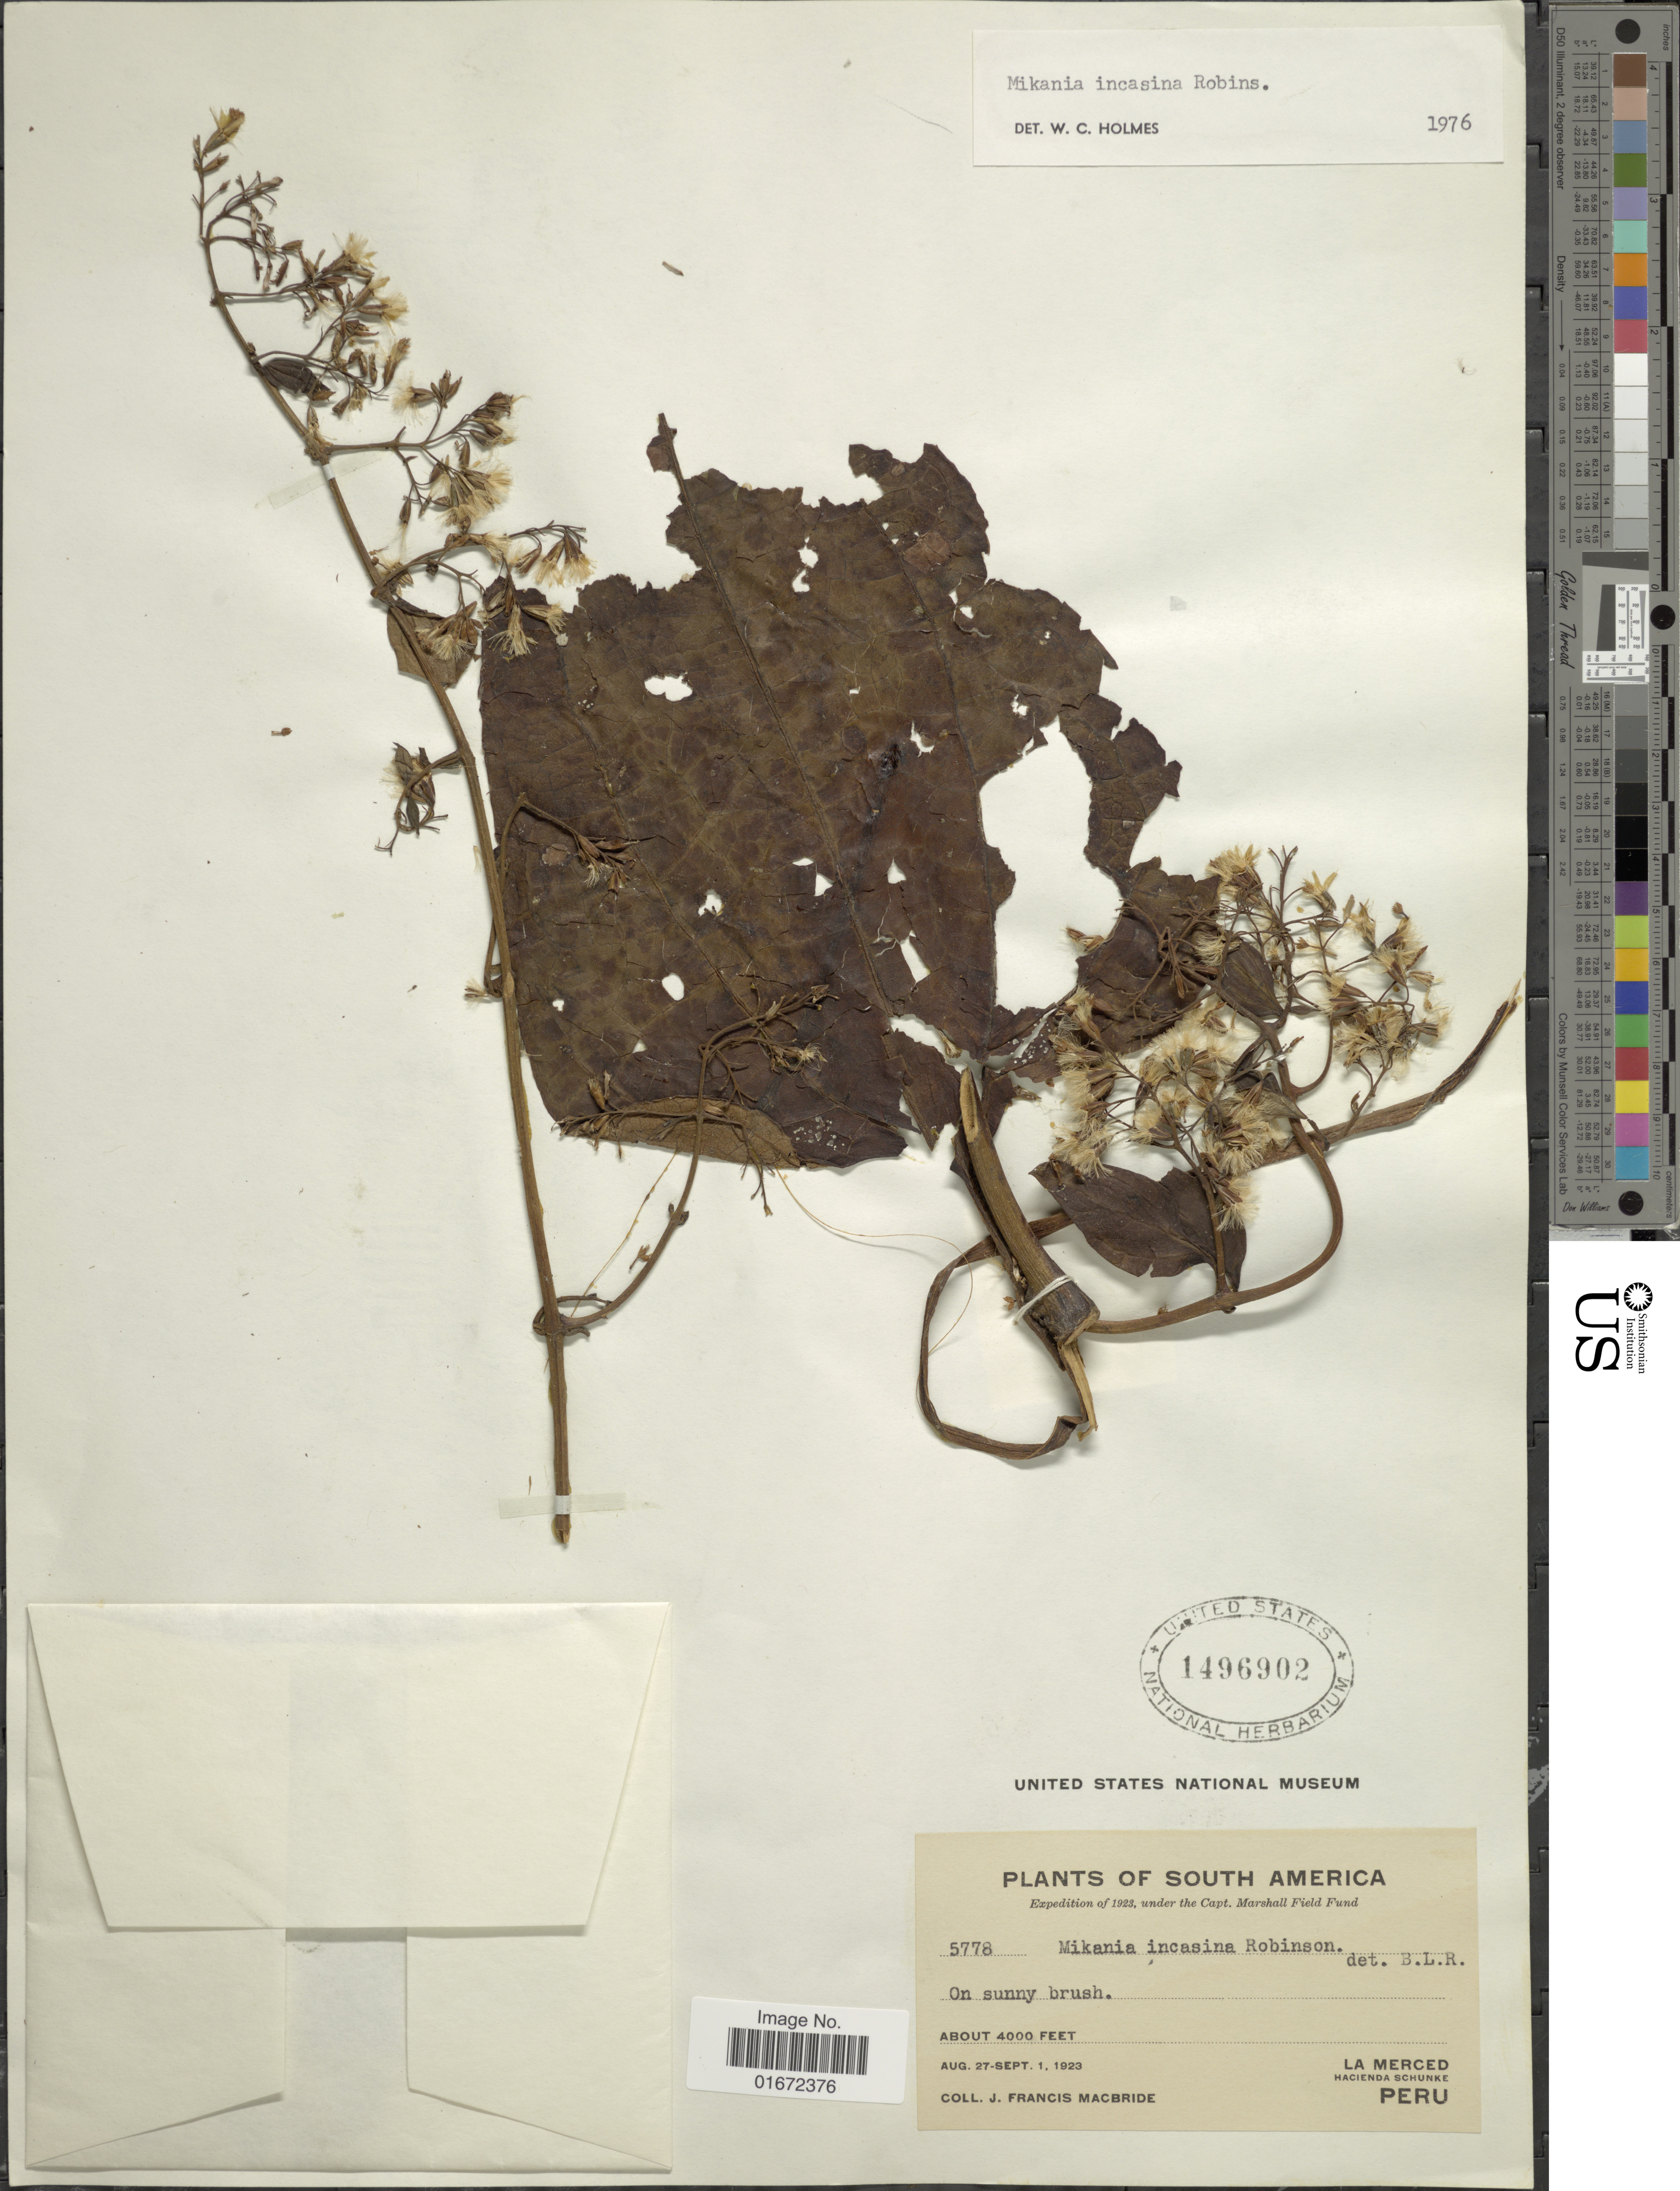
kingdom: Plantae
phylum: Tracheophyta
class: Magnoliopsida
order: Asterales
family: Asteraceae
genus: Mikania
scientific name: Mikania incasina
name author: B.L. Rob.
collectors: J. F. Macbride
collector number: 5778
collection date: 1923-08-27/1923-09-01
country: Peru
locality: On sunny brush. La Merced. Hacienda Schunke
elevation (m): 1219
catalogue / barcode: US 1496902